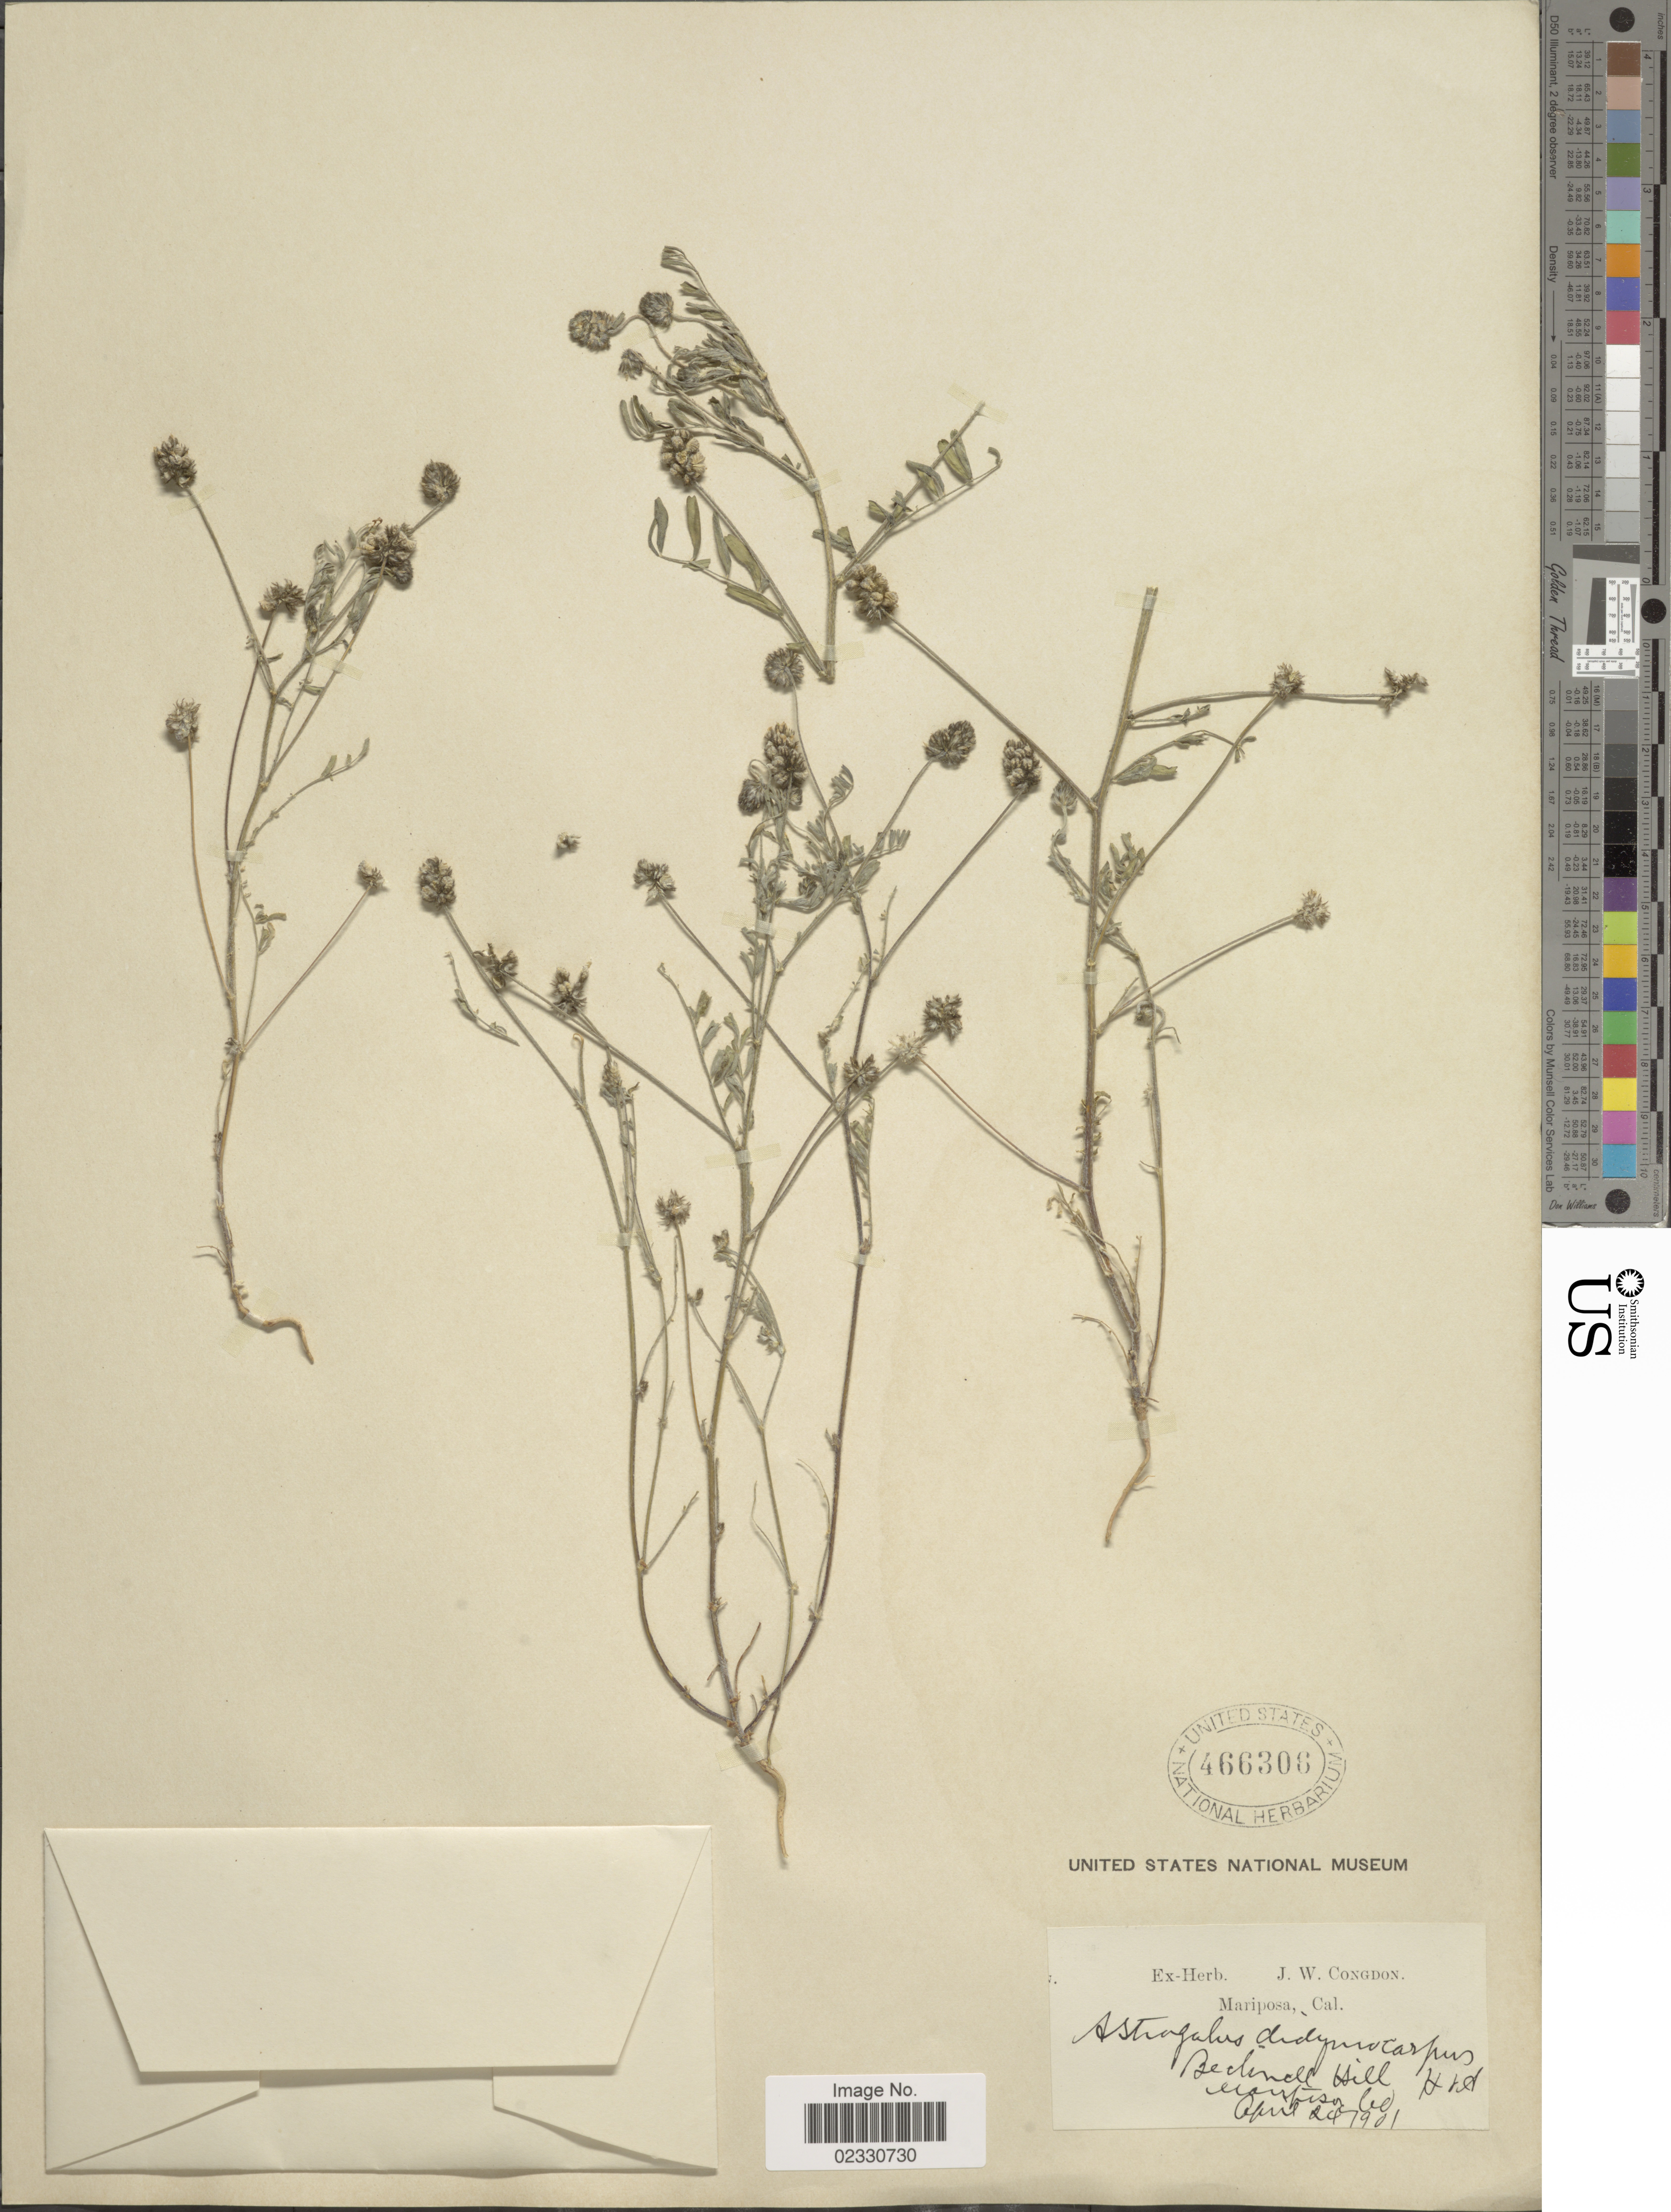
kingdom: Plantae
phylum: Tracheophyta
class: Magnoliopsida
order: Fabales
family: Fabaceae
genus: Astragalus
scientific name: Astragalus didymocarpus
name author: Hook. & Arn.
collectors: J. W. Congdon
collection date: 1901-04-24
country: United States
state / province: California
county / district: Mariposa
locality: Mariposa Co., Becknell Hill.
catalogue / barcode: US 466306